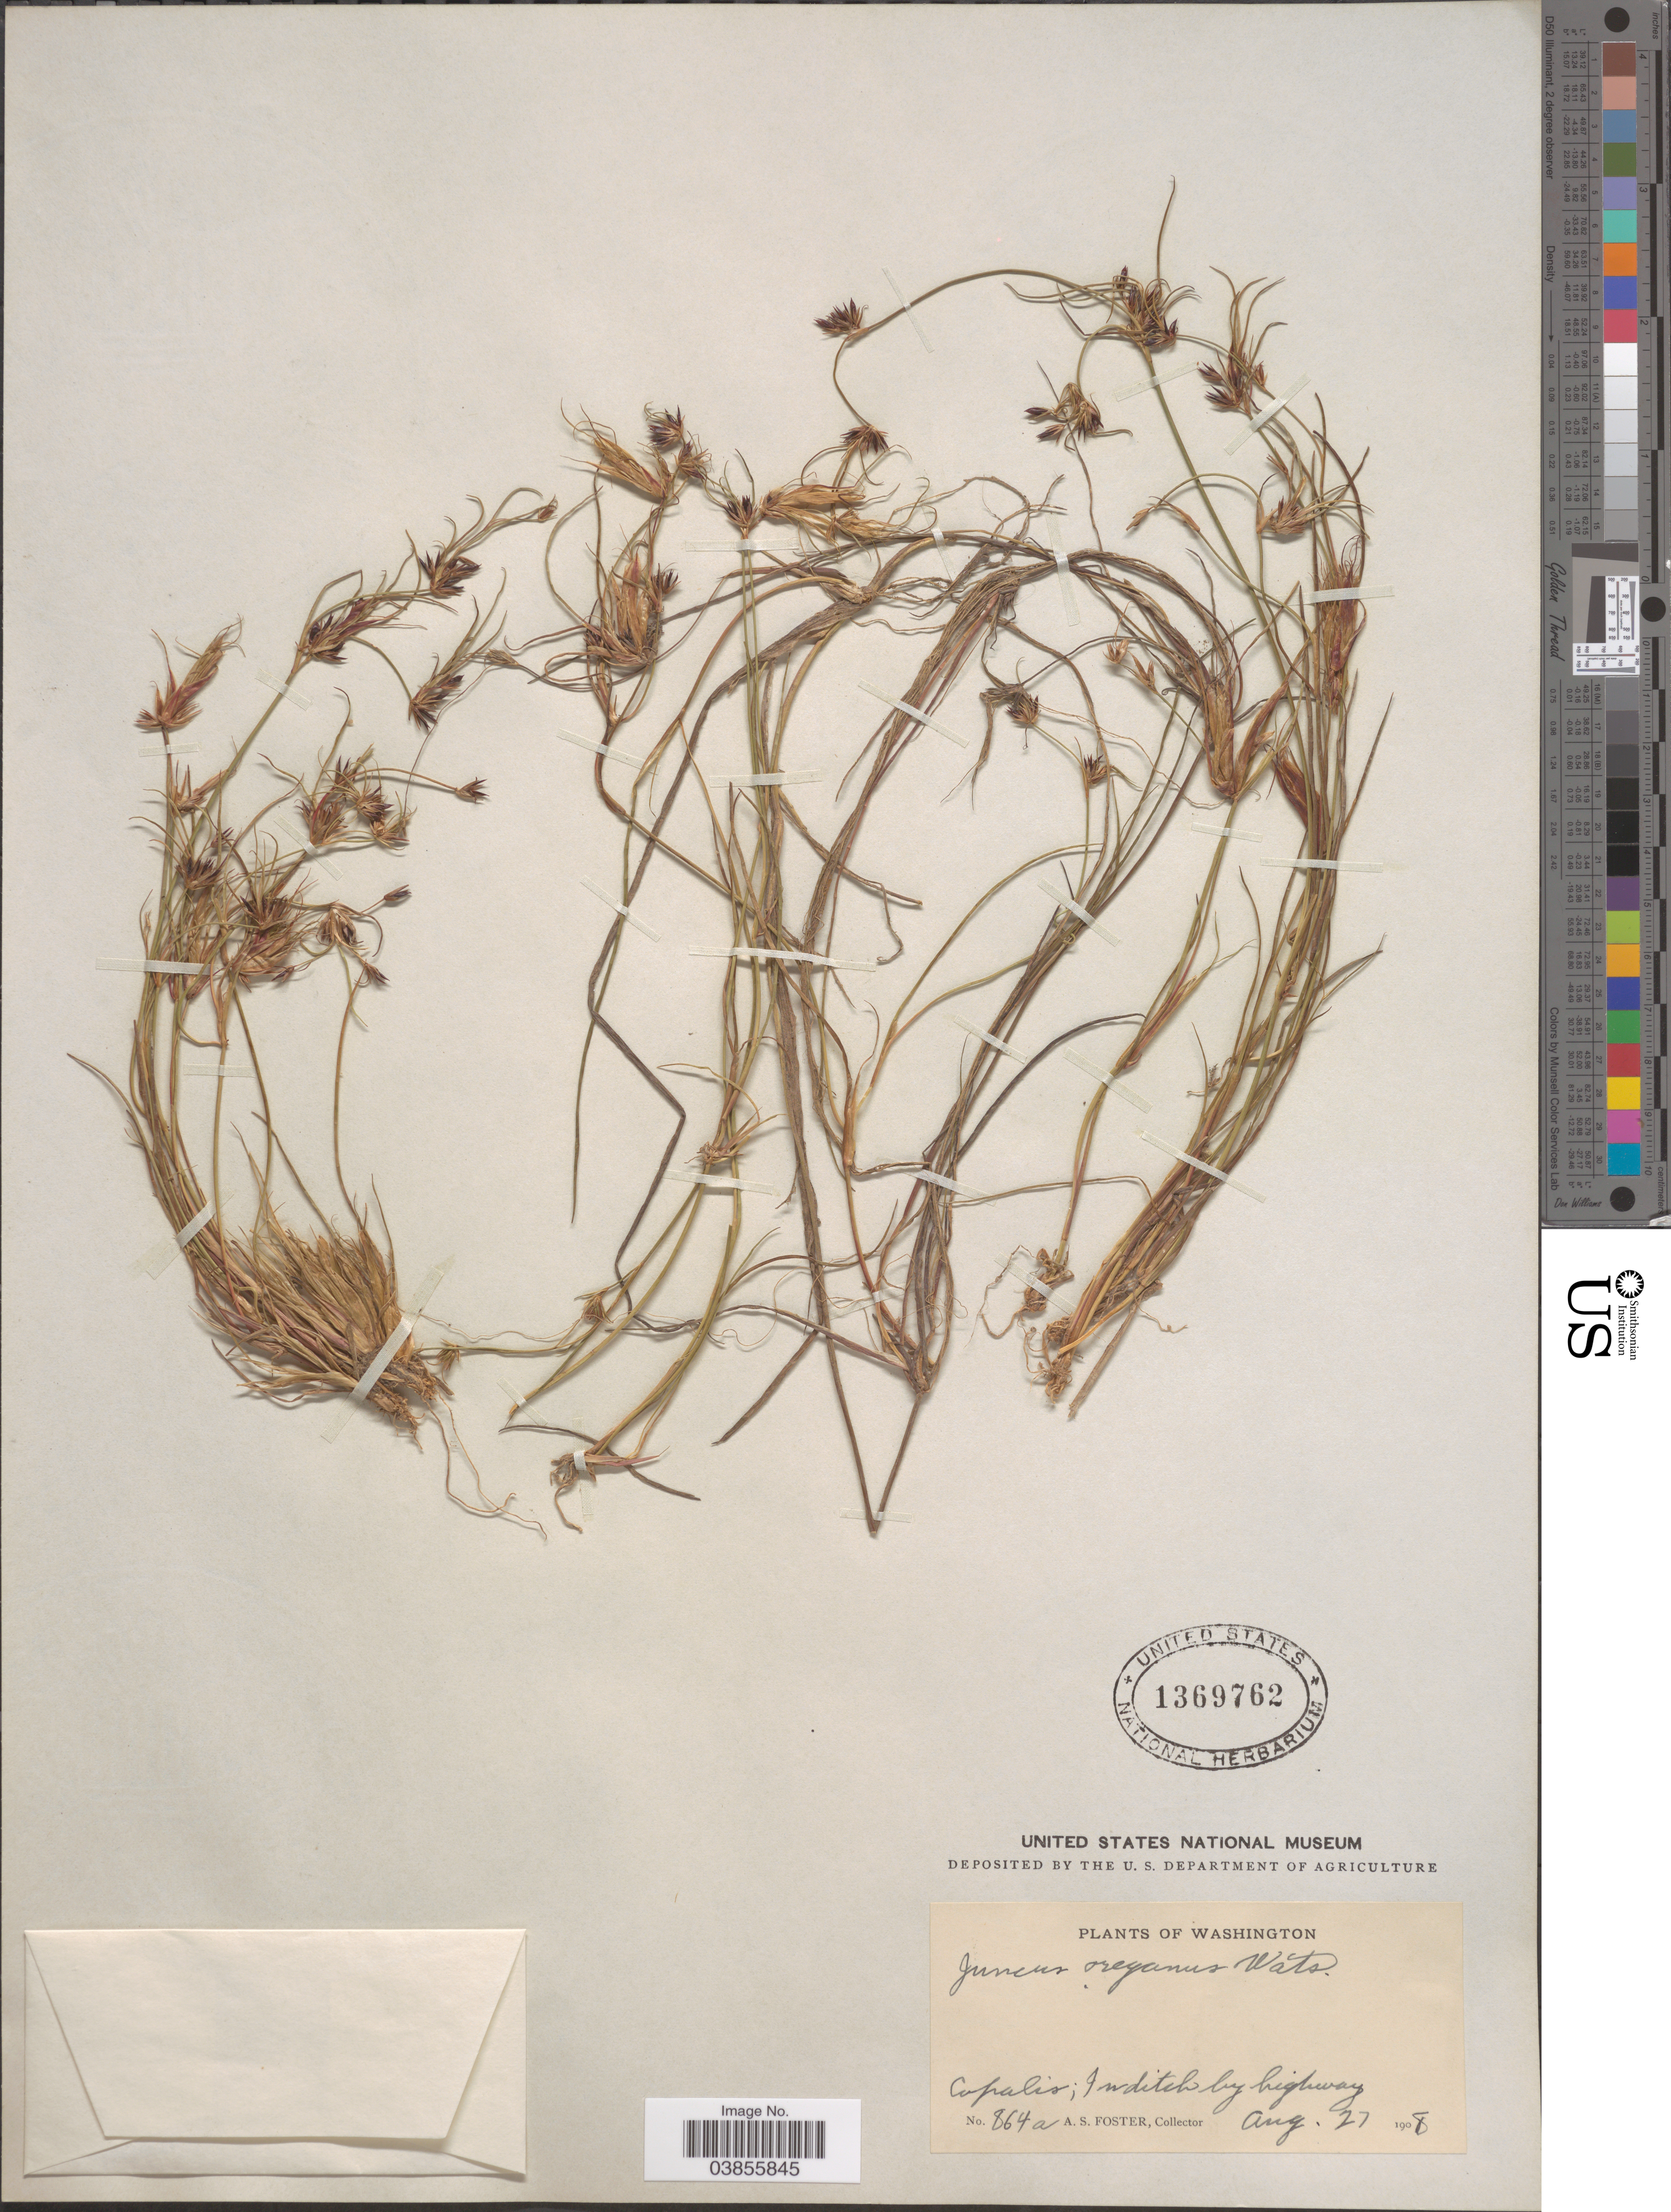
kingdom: Plantae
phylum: Tracheophyta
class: Liliopsida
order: Poales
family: Juncaceae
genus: Juncus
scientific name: Juncus oreganus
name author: S. Watson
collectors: A. S. Foster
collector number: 864a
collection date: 1908-08-27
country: United States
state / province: Washington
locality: Copalis; In ditch by highway.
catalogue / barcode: US 1369762